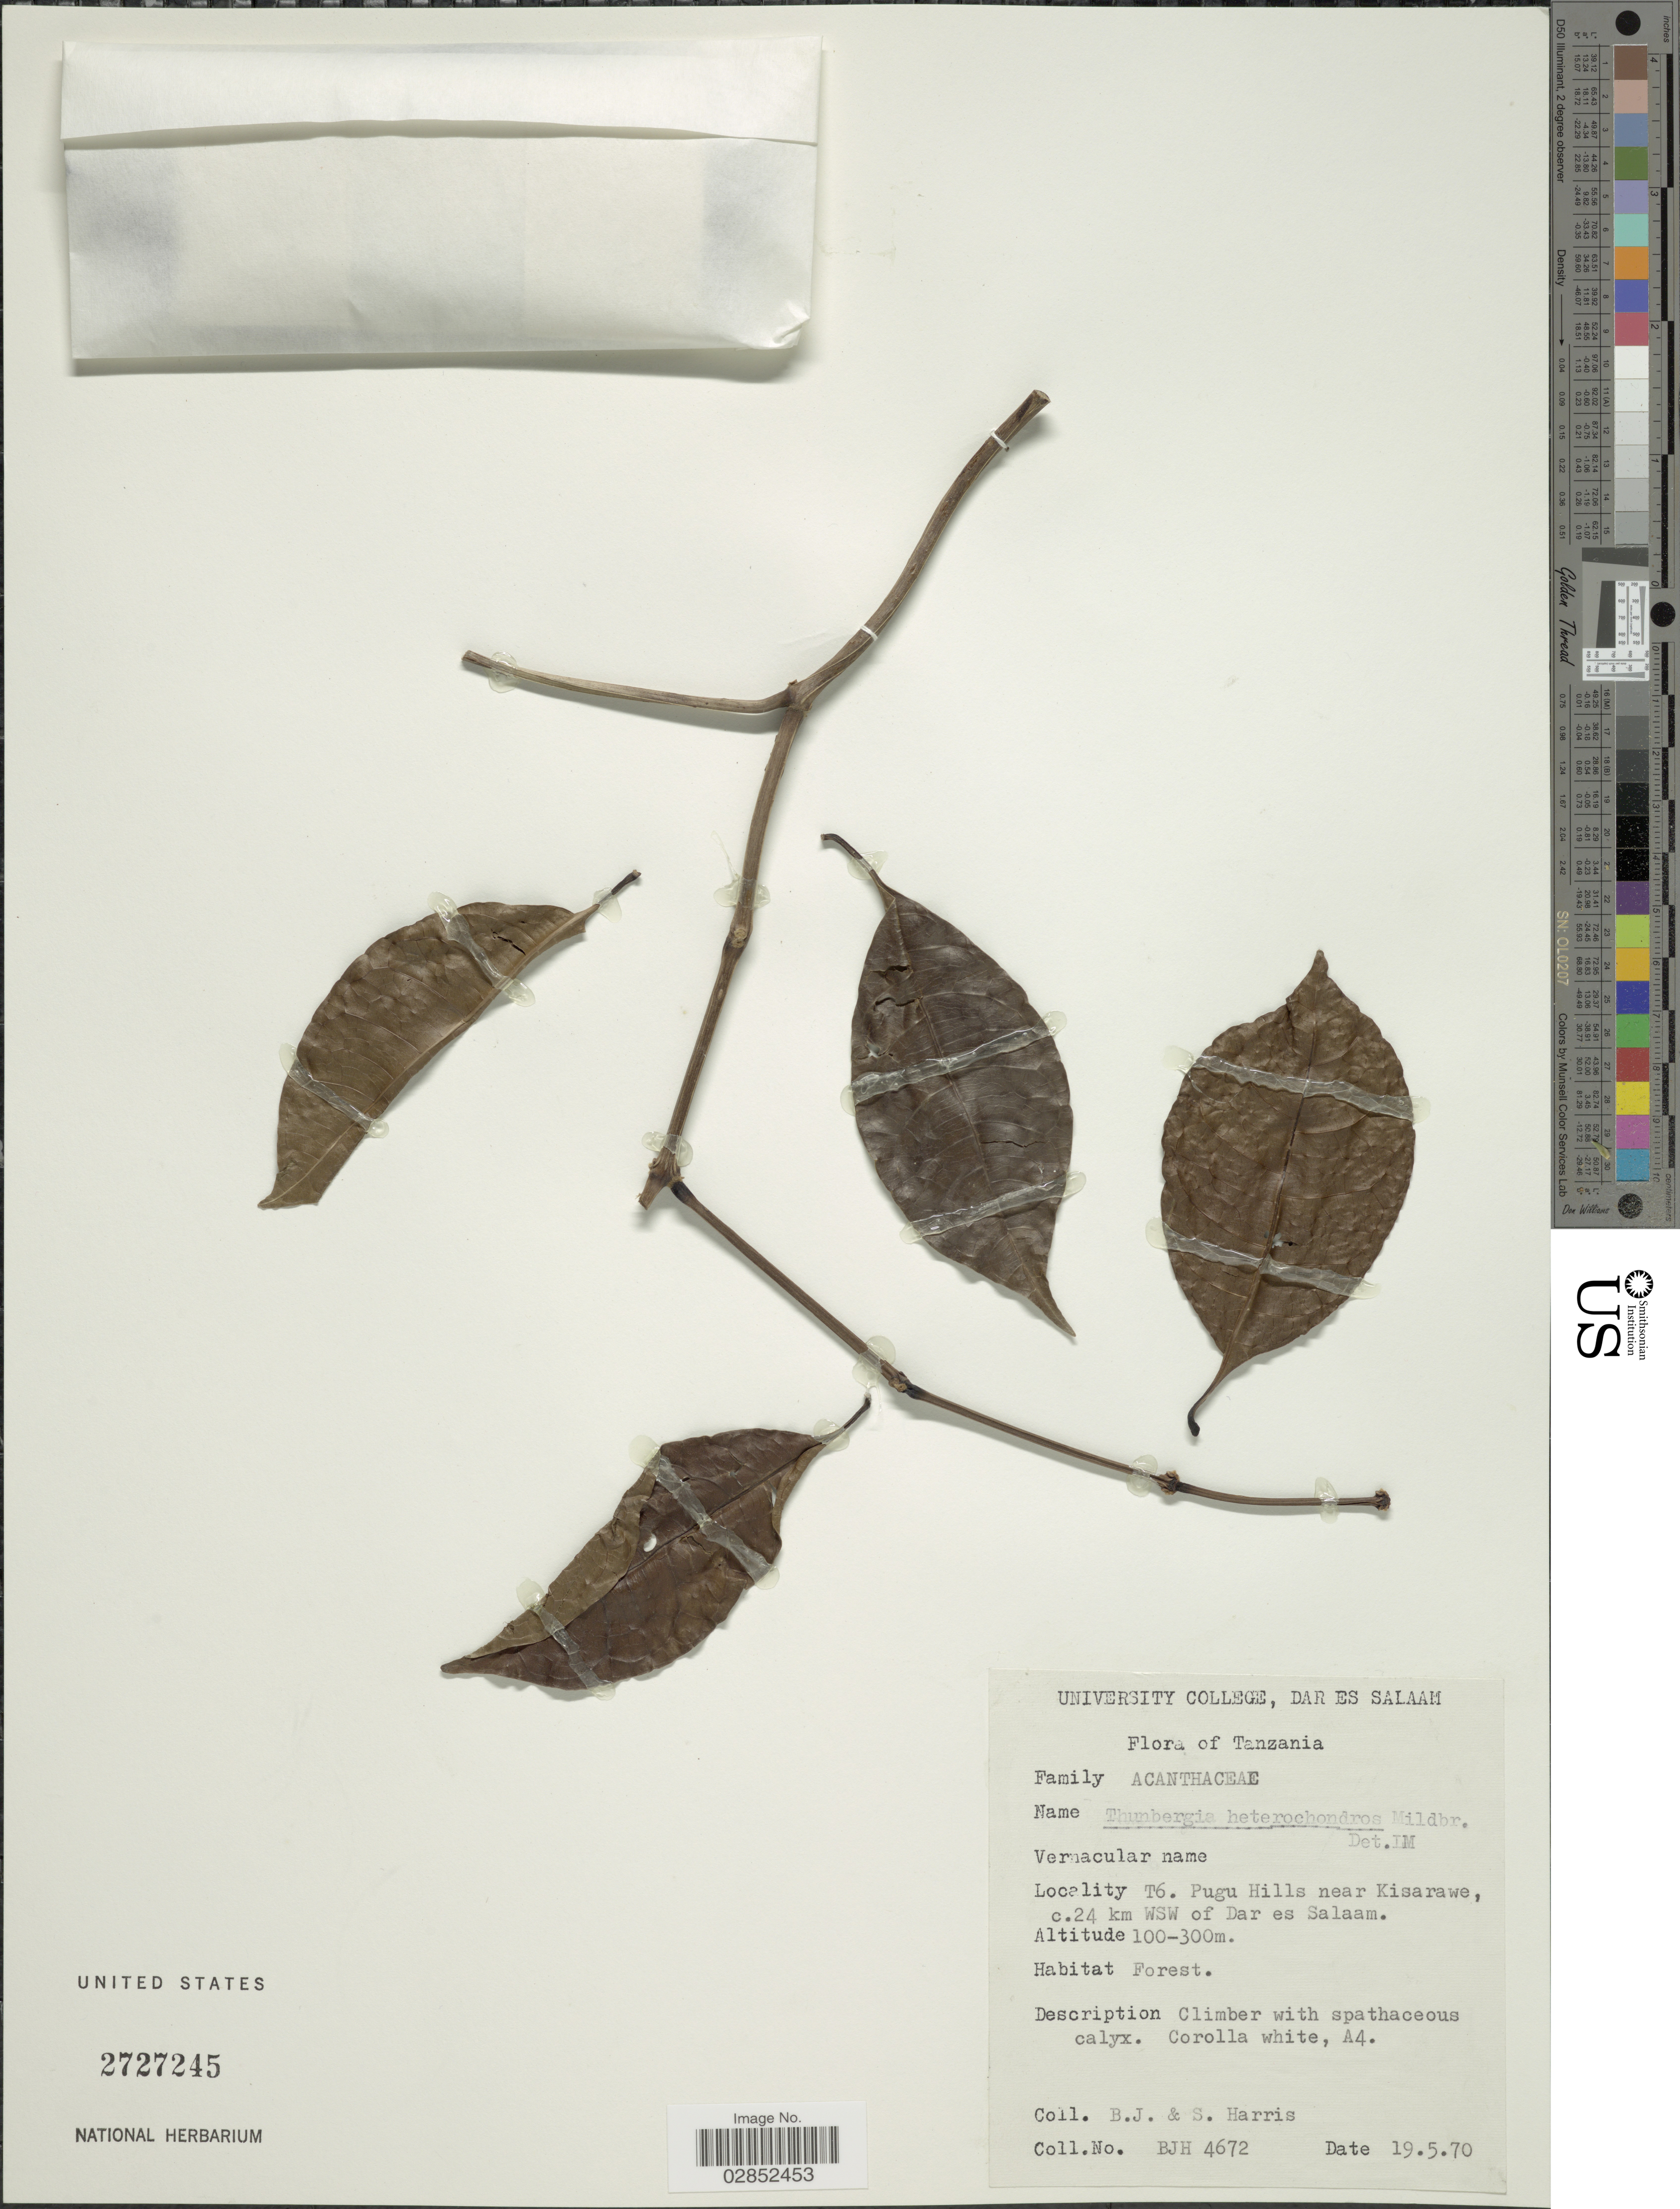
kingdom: Plantae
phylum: Tracheophyta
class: Magnoliopsida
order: Lamiales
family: Acanthaceae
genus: Thunbergia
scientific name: Thunbergia heterochondros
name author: (Mildbr.) Vollesen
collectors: B. J. Harris & S. Harris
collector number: BJH 4672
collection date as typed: Transcribed d/m/y: 19/5/70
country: Tanzania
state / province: Dar es Salaam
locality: T6, Pugu Hills near Kisarawe, c. 24 km WSW of Dar es Salaam.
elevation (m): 100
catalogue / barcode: US 2727245